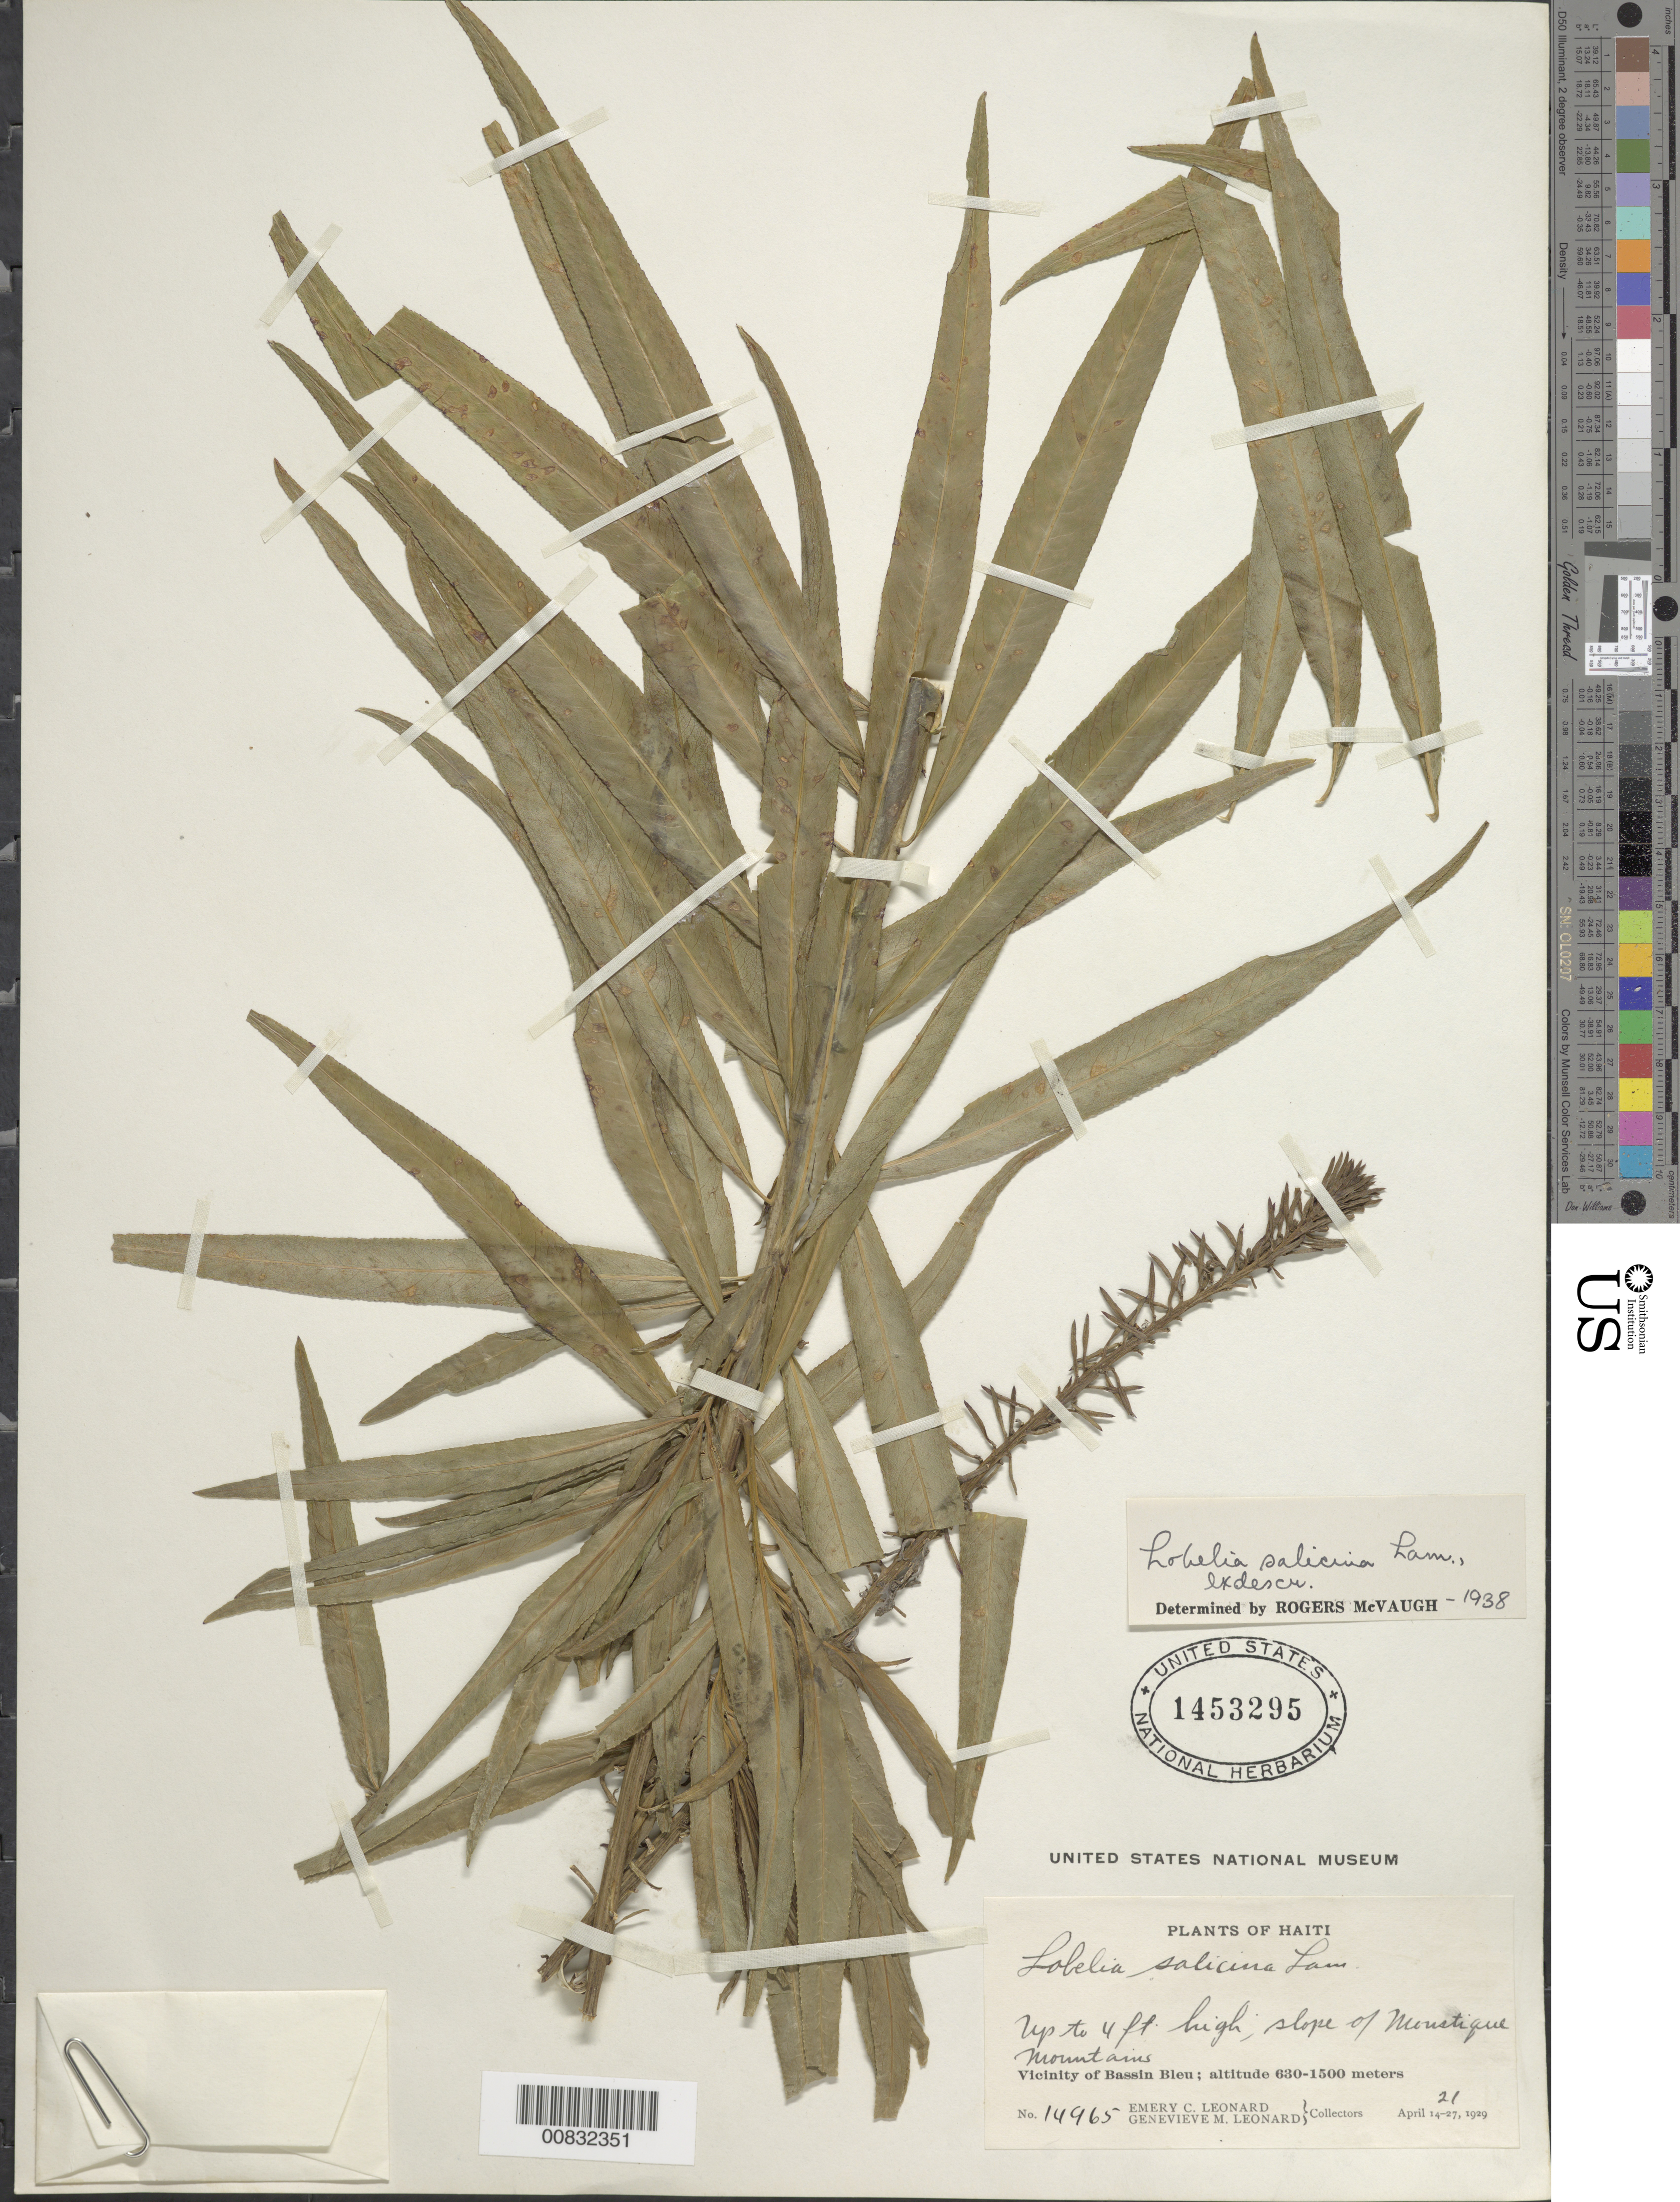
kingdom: Plantae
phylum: Tracheophyta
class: Magnoliopsida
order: Asterales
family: Campanulaceae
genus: Lobelia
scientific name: Lobelia salicina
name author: Lam.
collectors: E. C. Leonard & G. M. Leonard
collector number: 14965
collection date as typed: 21 Apr 1929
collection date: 1929-04-21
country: Haiti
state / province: Nord-Ouest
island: Hispaniola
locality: Vicinity of Bassin Bleu, Moustique Mountains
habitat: Mountain slope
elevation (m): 630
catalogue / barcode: US 1453295